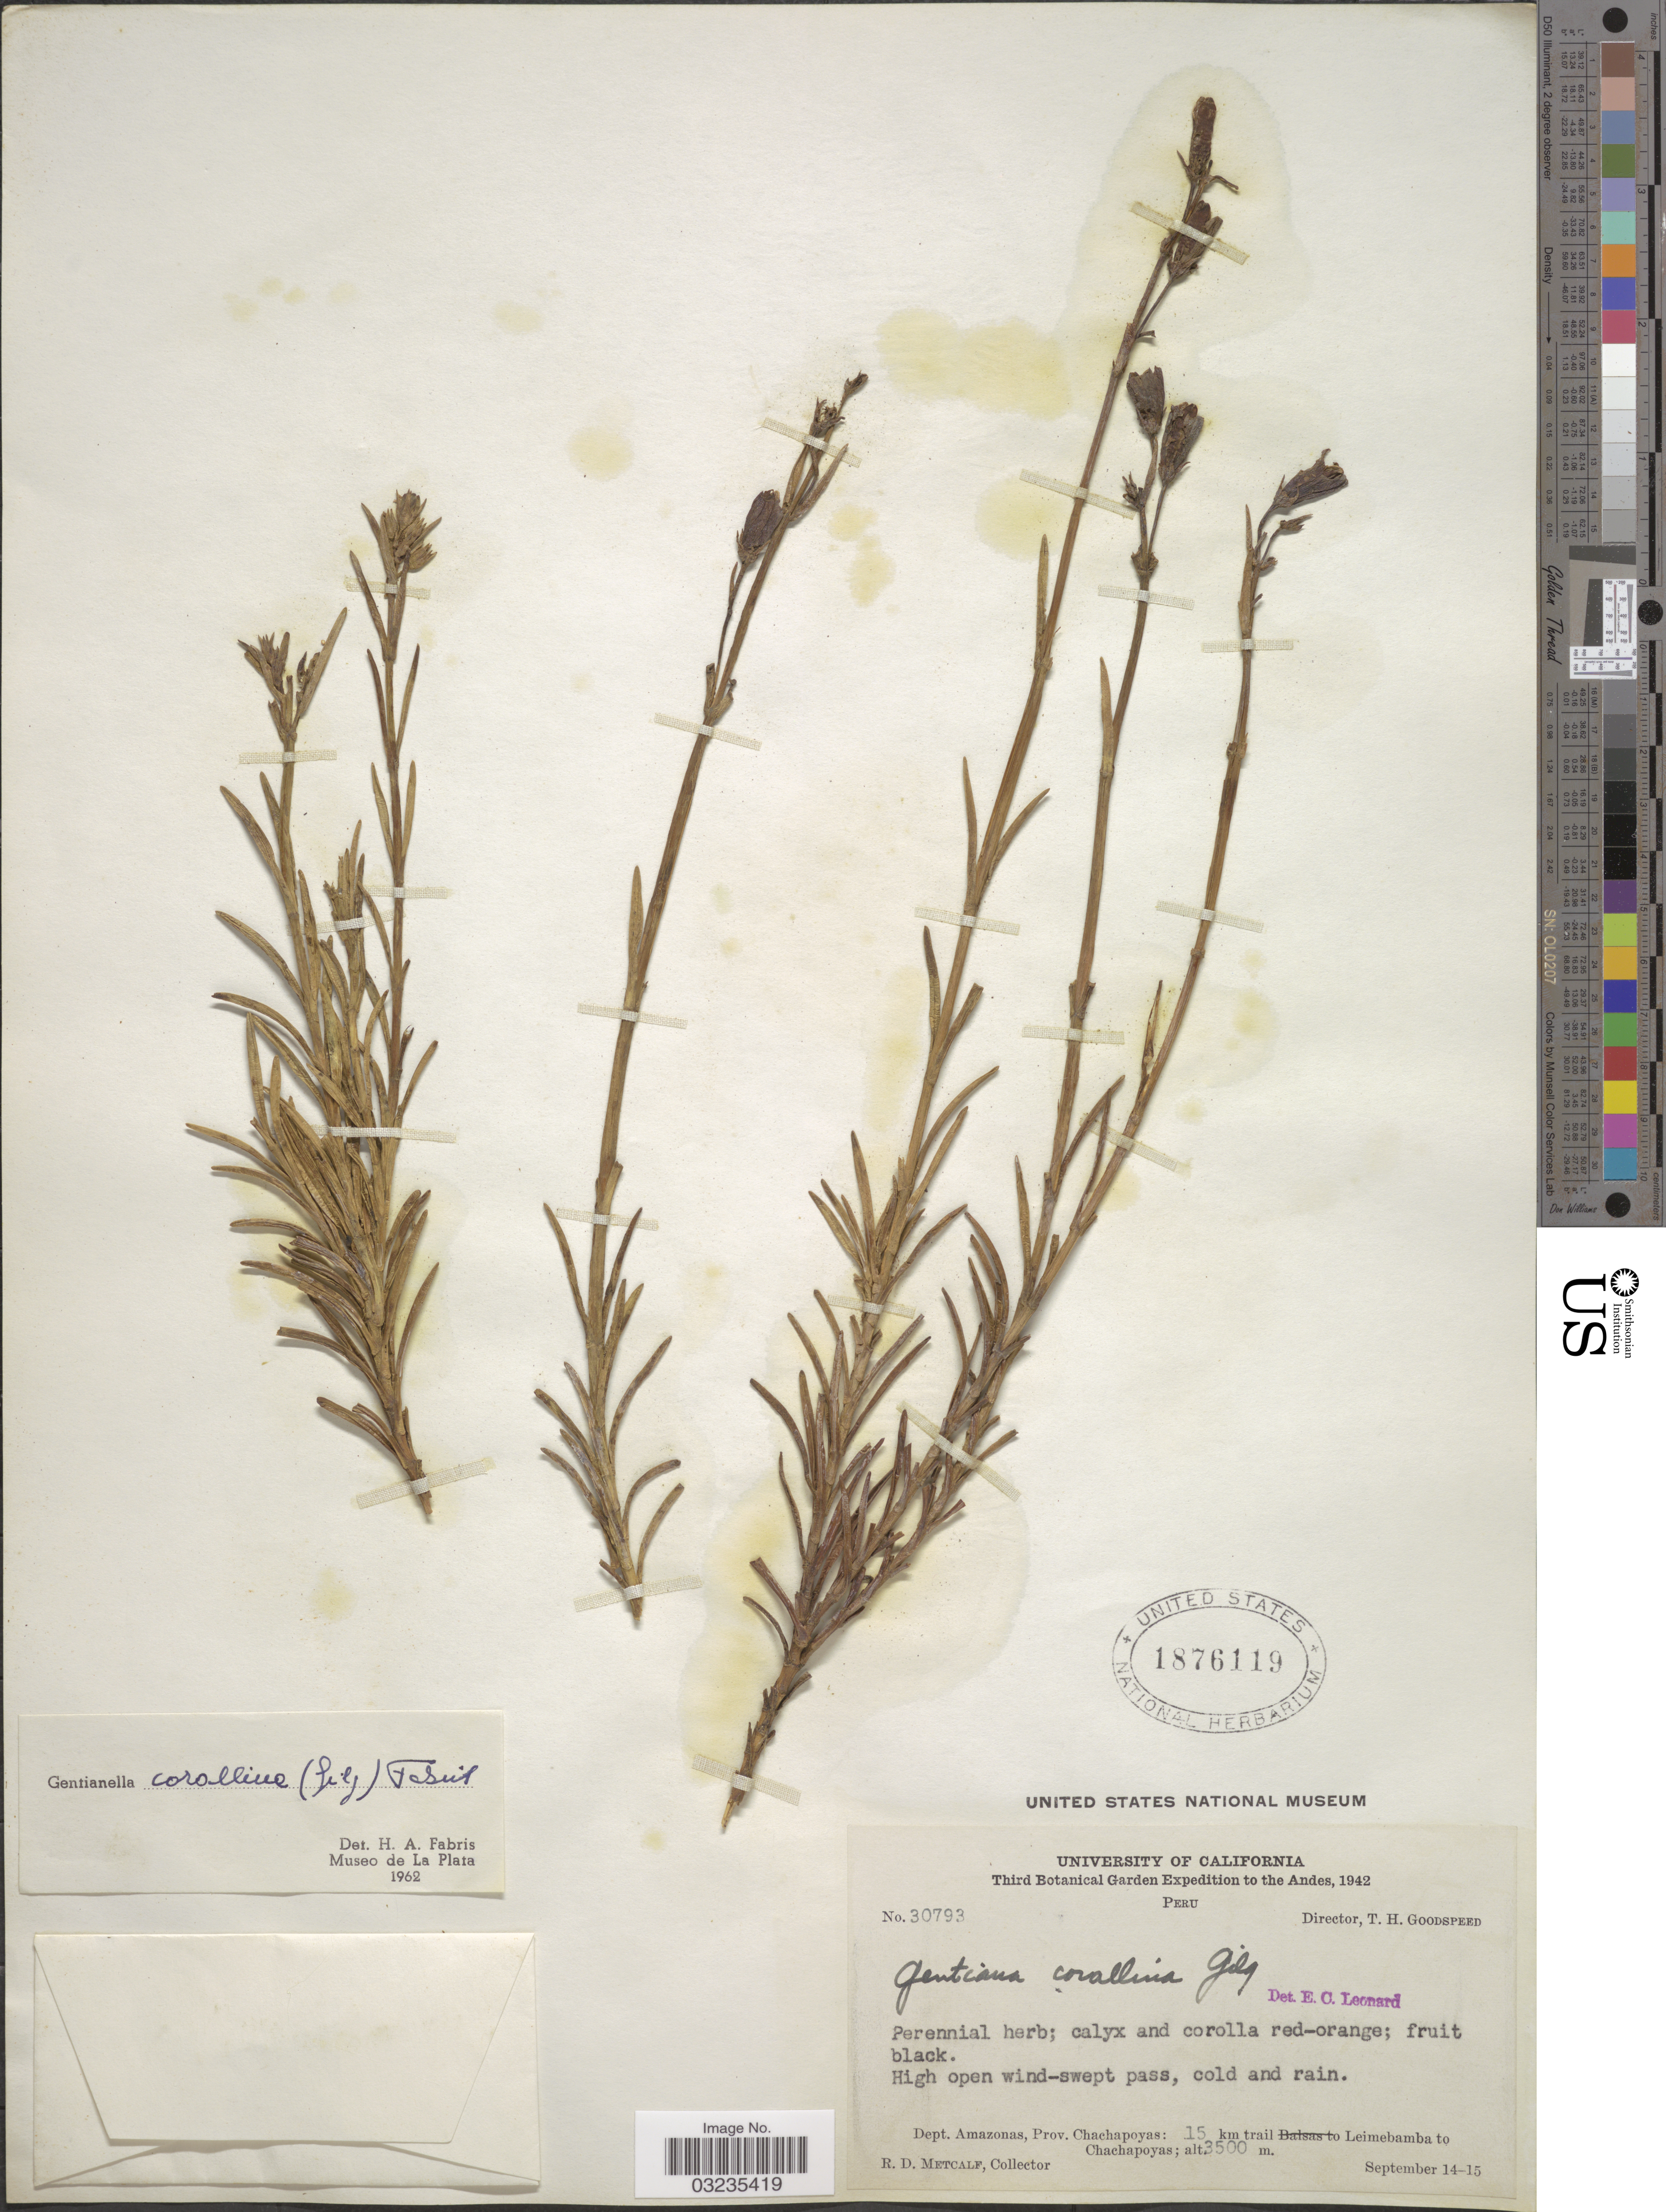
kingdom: Plantae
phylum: Tracheophyta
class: Magnoliopsida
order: Gentianales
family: Gentianaceae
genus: Gentiana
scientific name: Gentiana corallina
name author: Gilg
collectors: R. D. Metcalf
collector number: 30793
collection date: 1942-09-14/1942-09-15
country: Peru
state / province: Amazonas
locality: Andes. Dept. Amazonas, Prov. Chachapoyas: 15 km trail Leimebamba to Chachapoyas.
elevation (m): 3500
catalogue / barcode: US 1876119